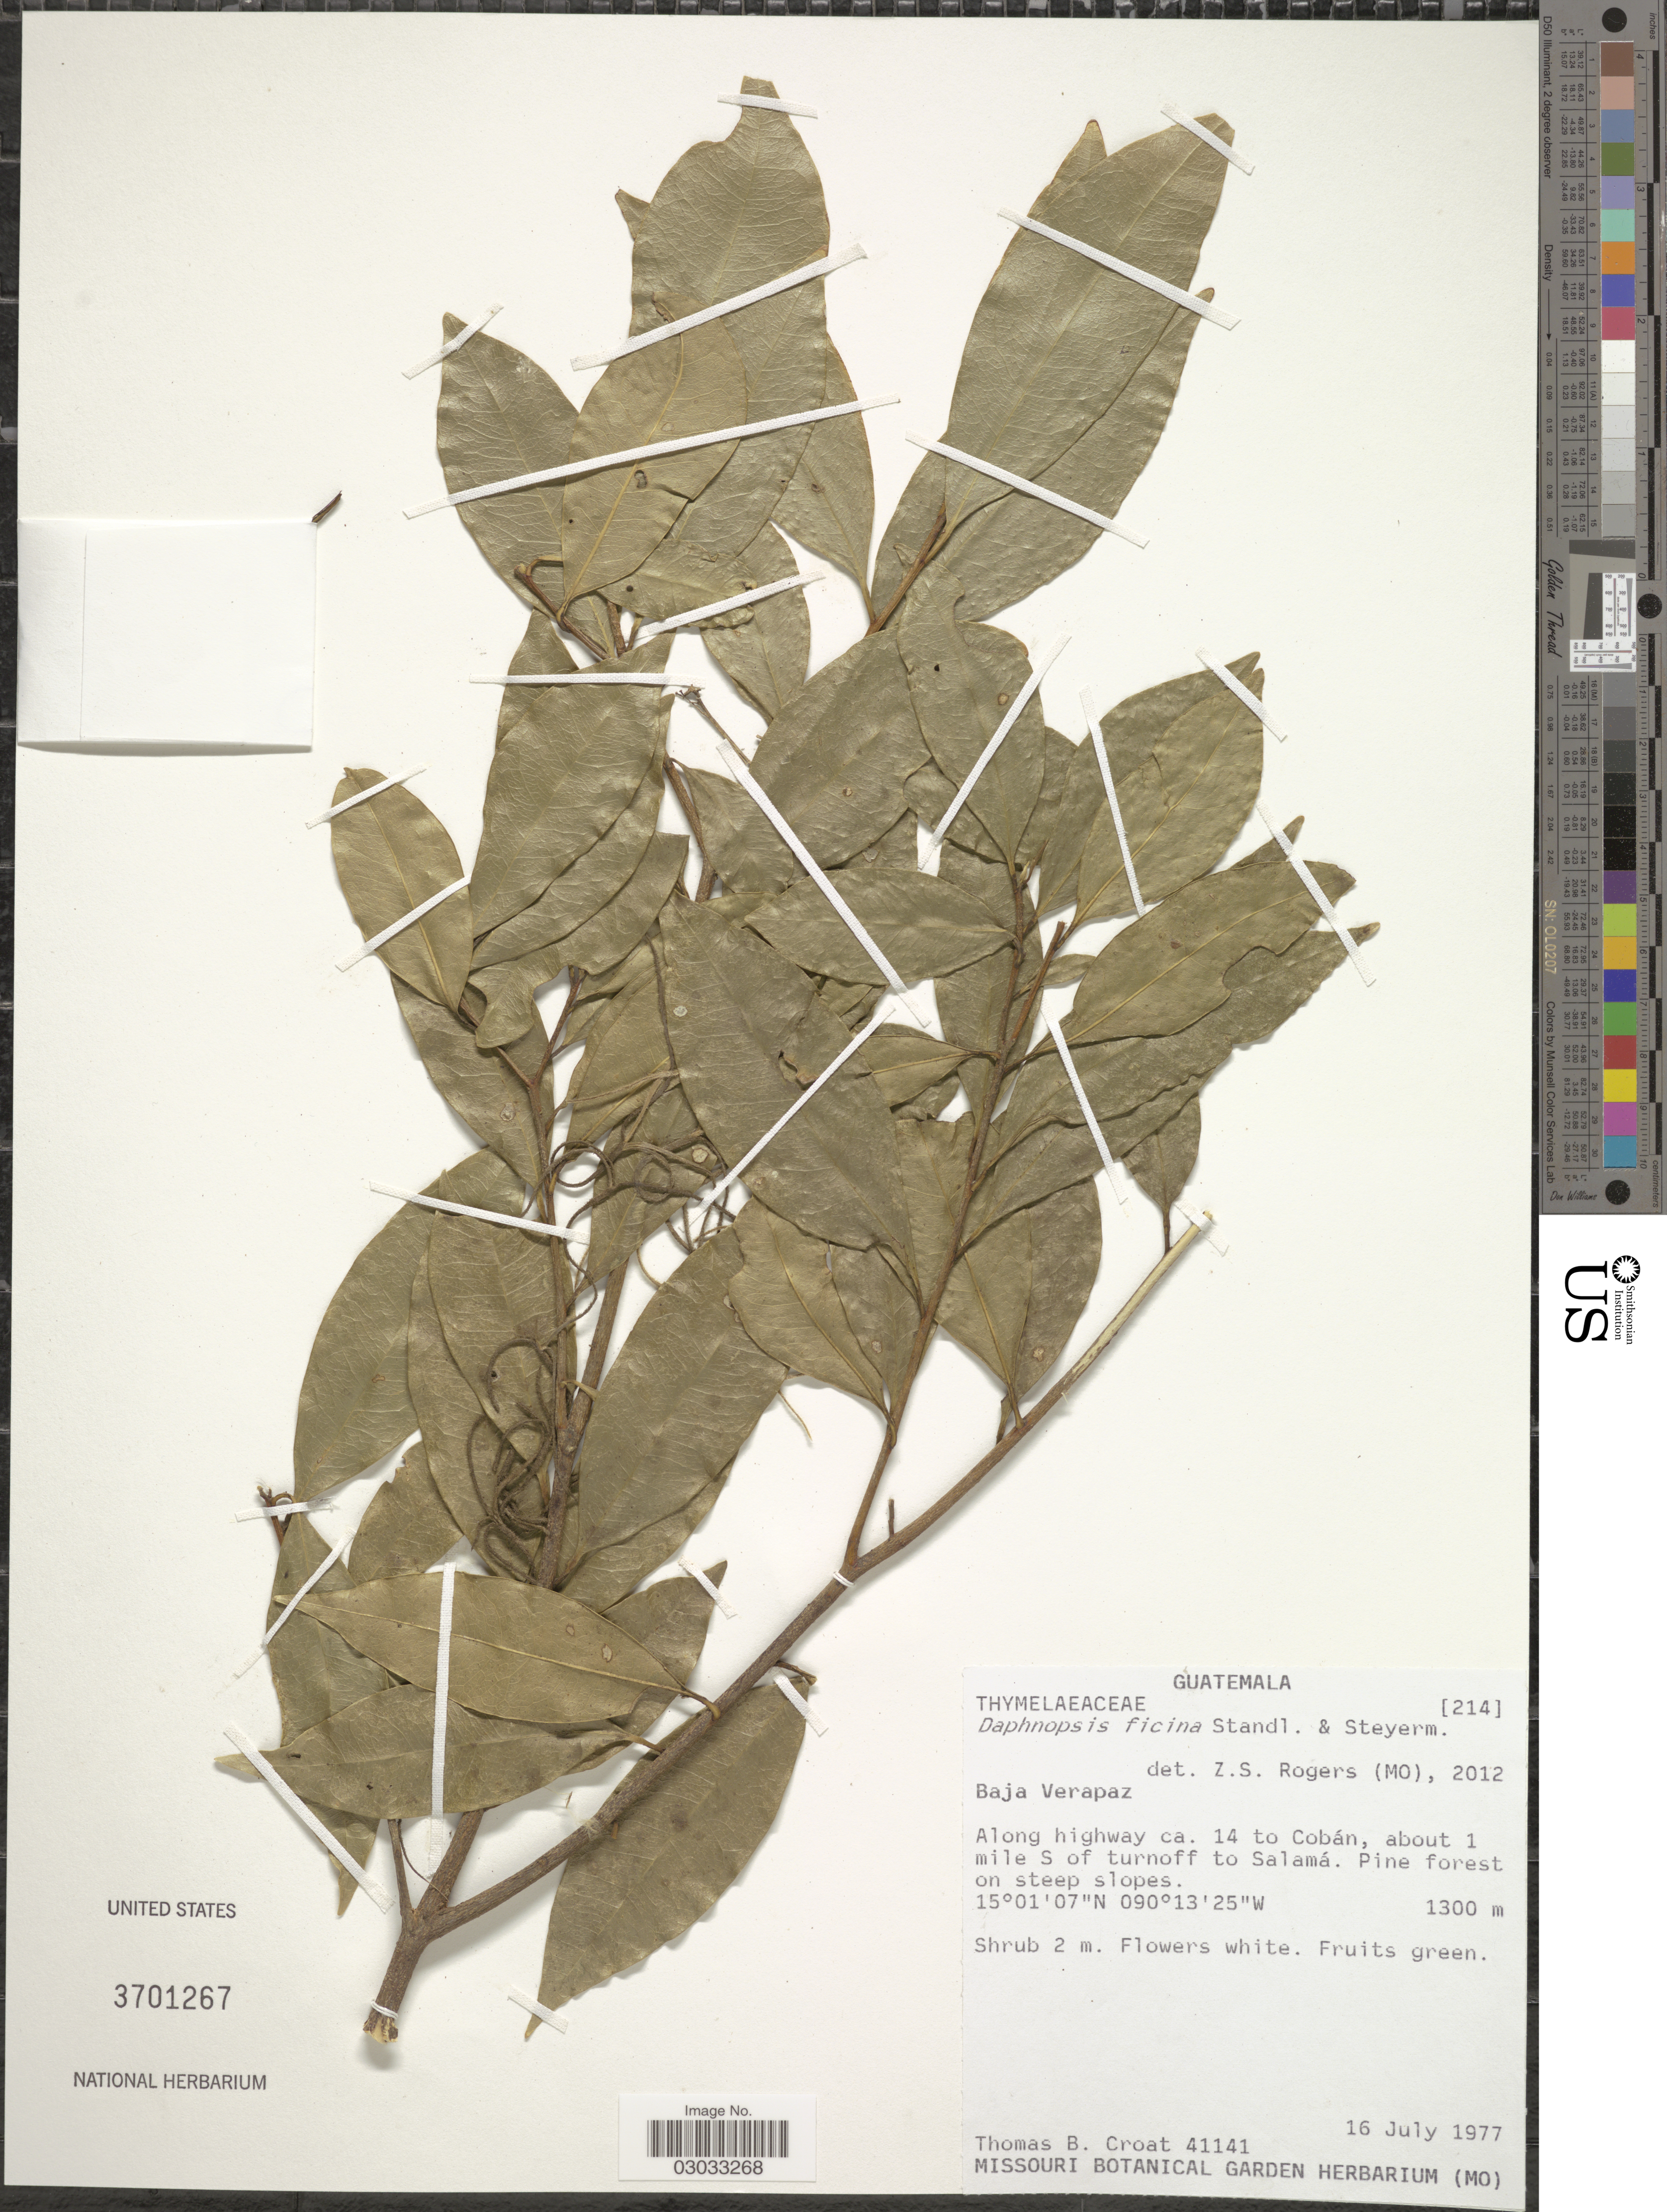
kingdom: Plantae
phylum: Tracheophyta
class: Magnoliopsida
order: Malvales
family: Thymelaeaceae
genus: Daphnopsis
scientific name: Daphnopsis ficina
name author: Standl. & Steyerm.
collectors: T. B. Croat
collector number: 41141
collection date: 1977-07-16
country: Guatemala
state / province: Baja Verapaz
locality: Along highway ca. 14 to Cobán, about 1 mile S of turnoff to Salamá.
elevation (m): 1300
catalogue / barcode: US 3701267